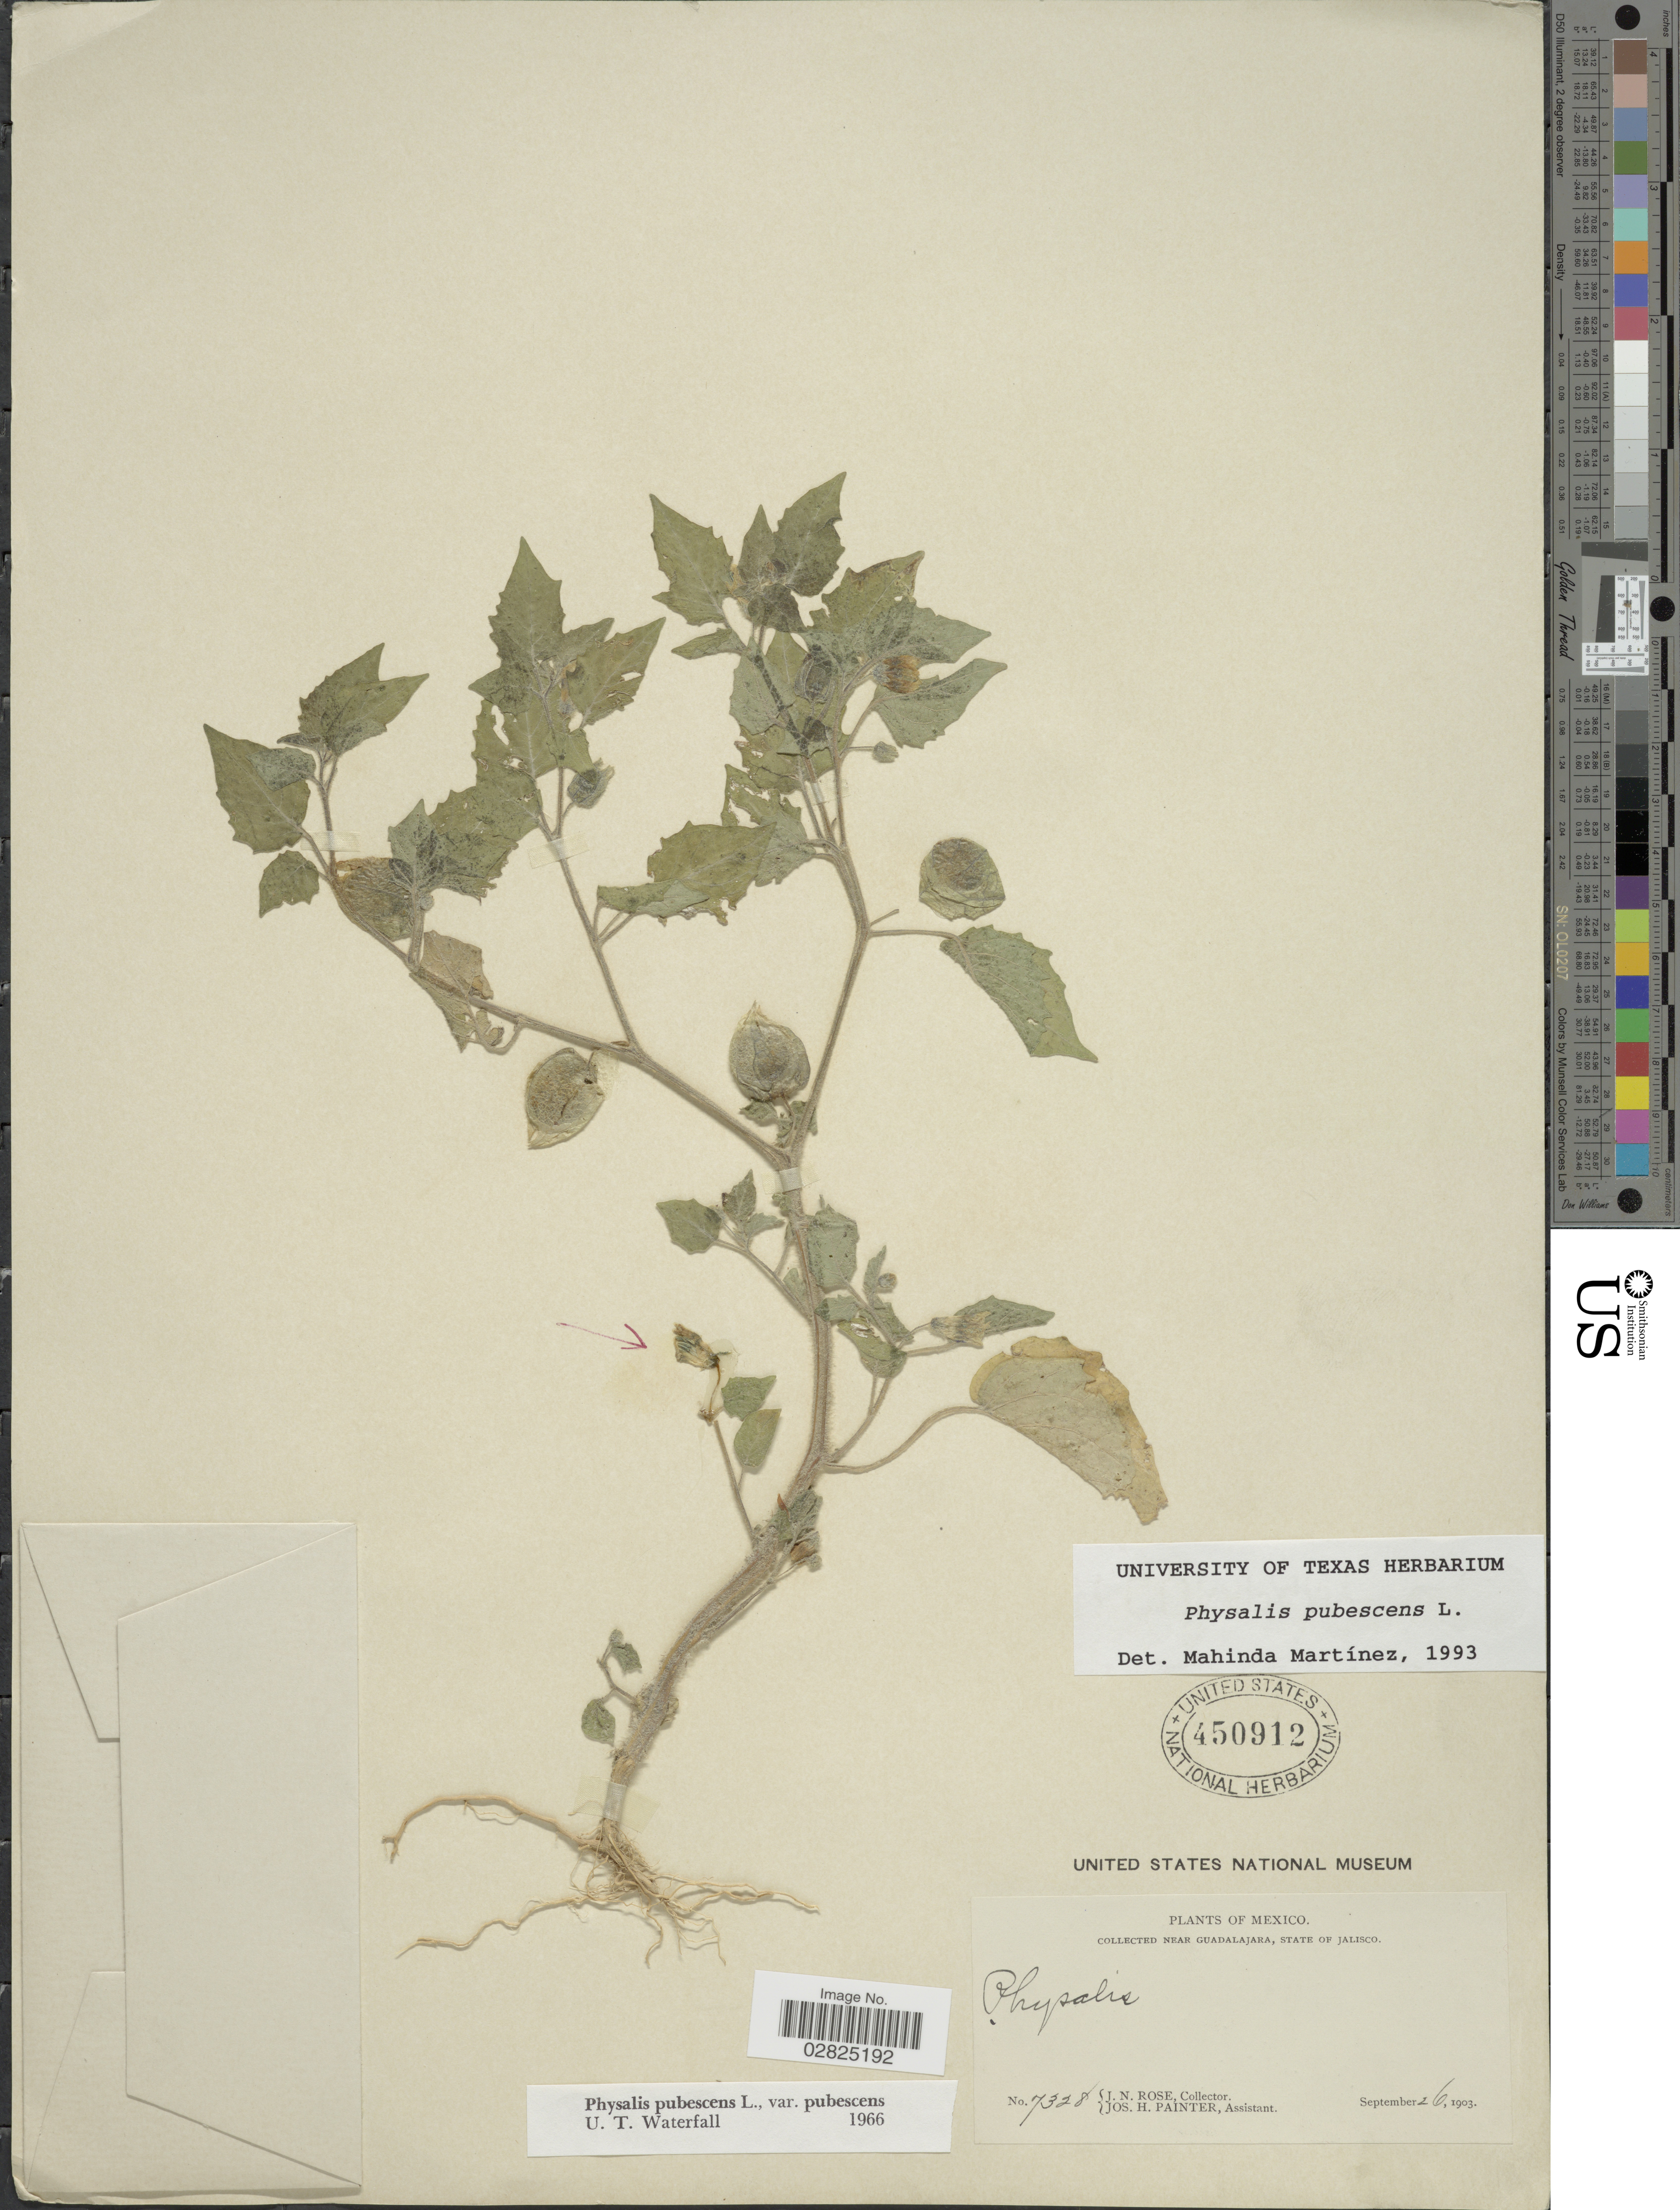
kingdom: Plantae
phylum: Tracheophyta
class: Magnoliopsida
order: Solanales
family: Solanaceae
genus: Physalis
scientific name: Physalis pubescens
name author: L.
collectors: J. N. Rose & J. H. Painter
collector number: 7328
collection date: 1903-09-26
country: Mexico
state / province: Jalisco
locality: Near Guadalajara.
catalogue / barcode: US 450912